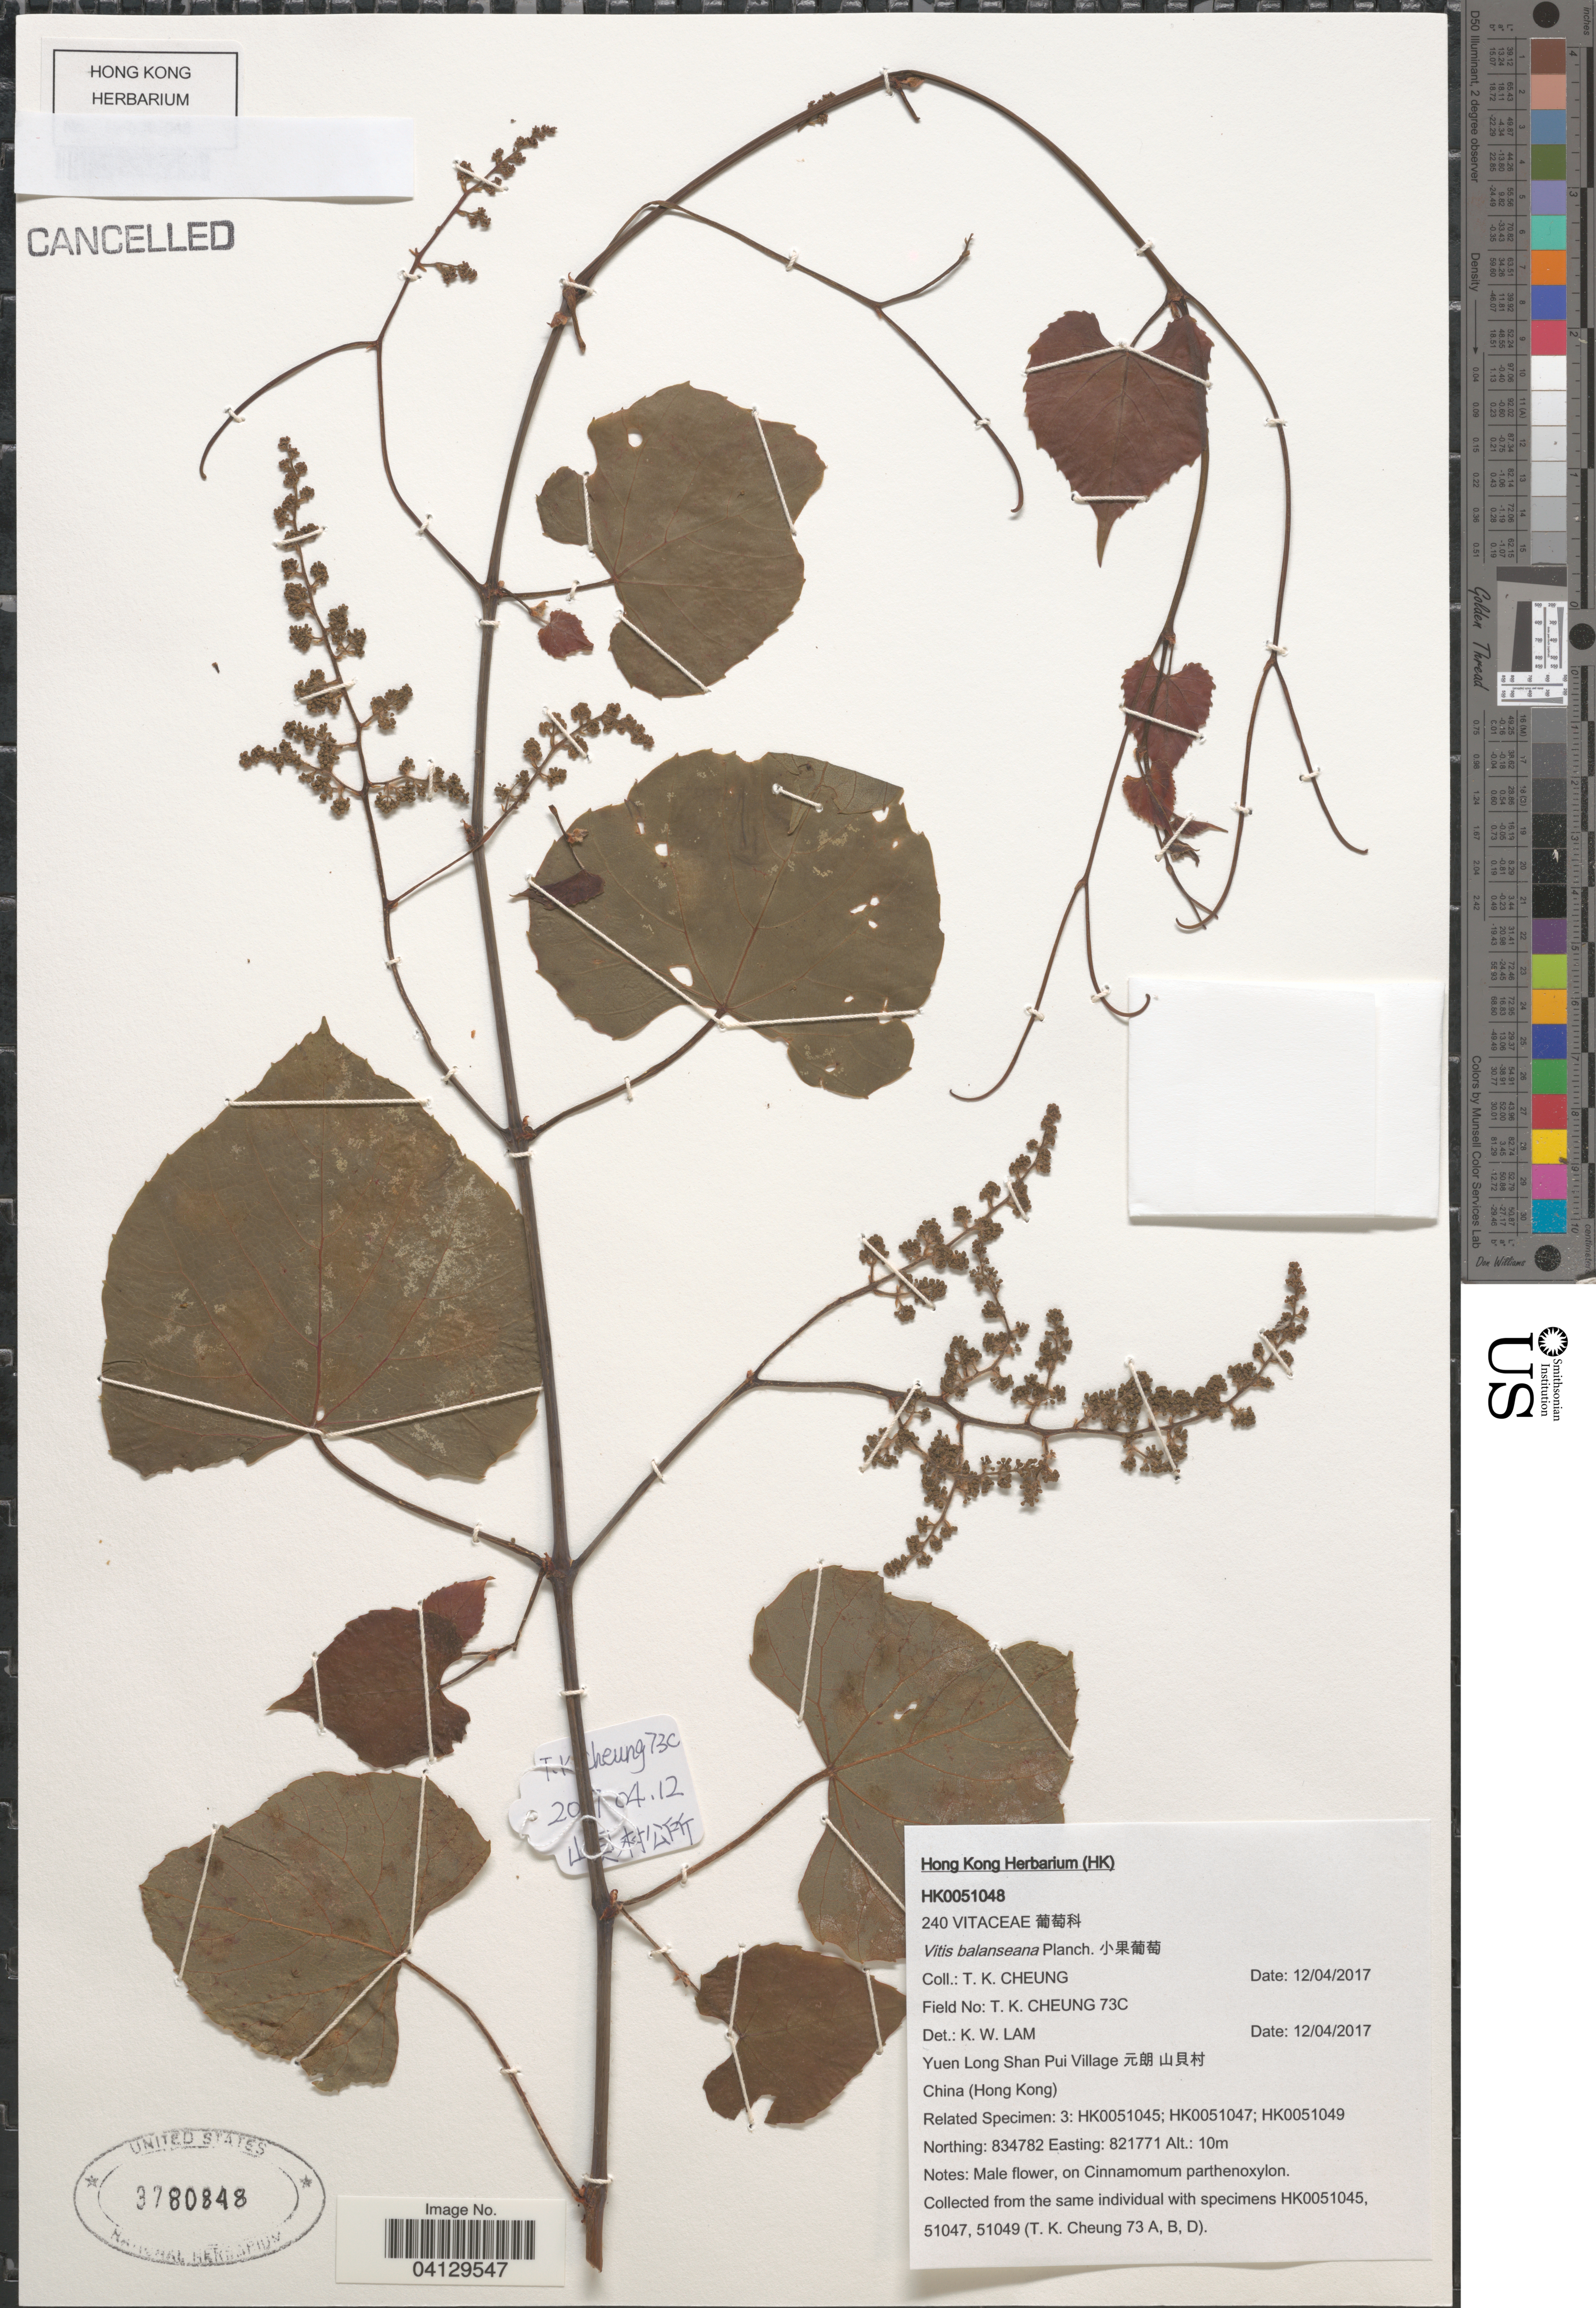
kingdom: Plantae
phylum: Tracheophyta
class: Magnoliopsida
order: Vitales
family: Vitaceae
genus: Vitis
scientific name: Vitis balansana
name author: Planch.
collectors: T. Cheung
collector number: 73C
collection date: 2017-04-12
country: China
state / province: Hong Kong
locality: Yuen Long Shan Pui Village X.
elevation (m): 10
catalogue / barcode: US 3780848